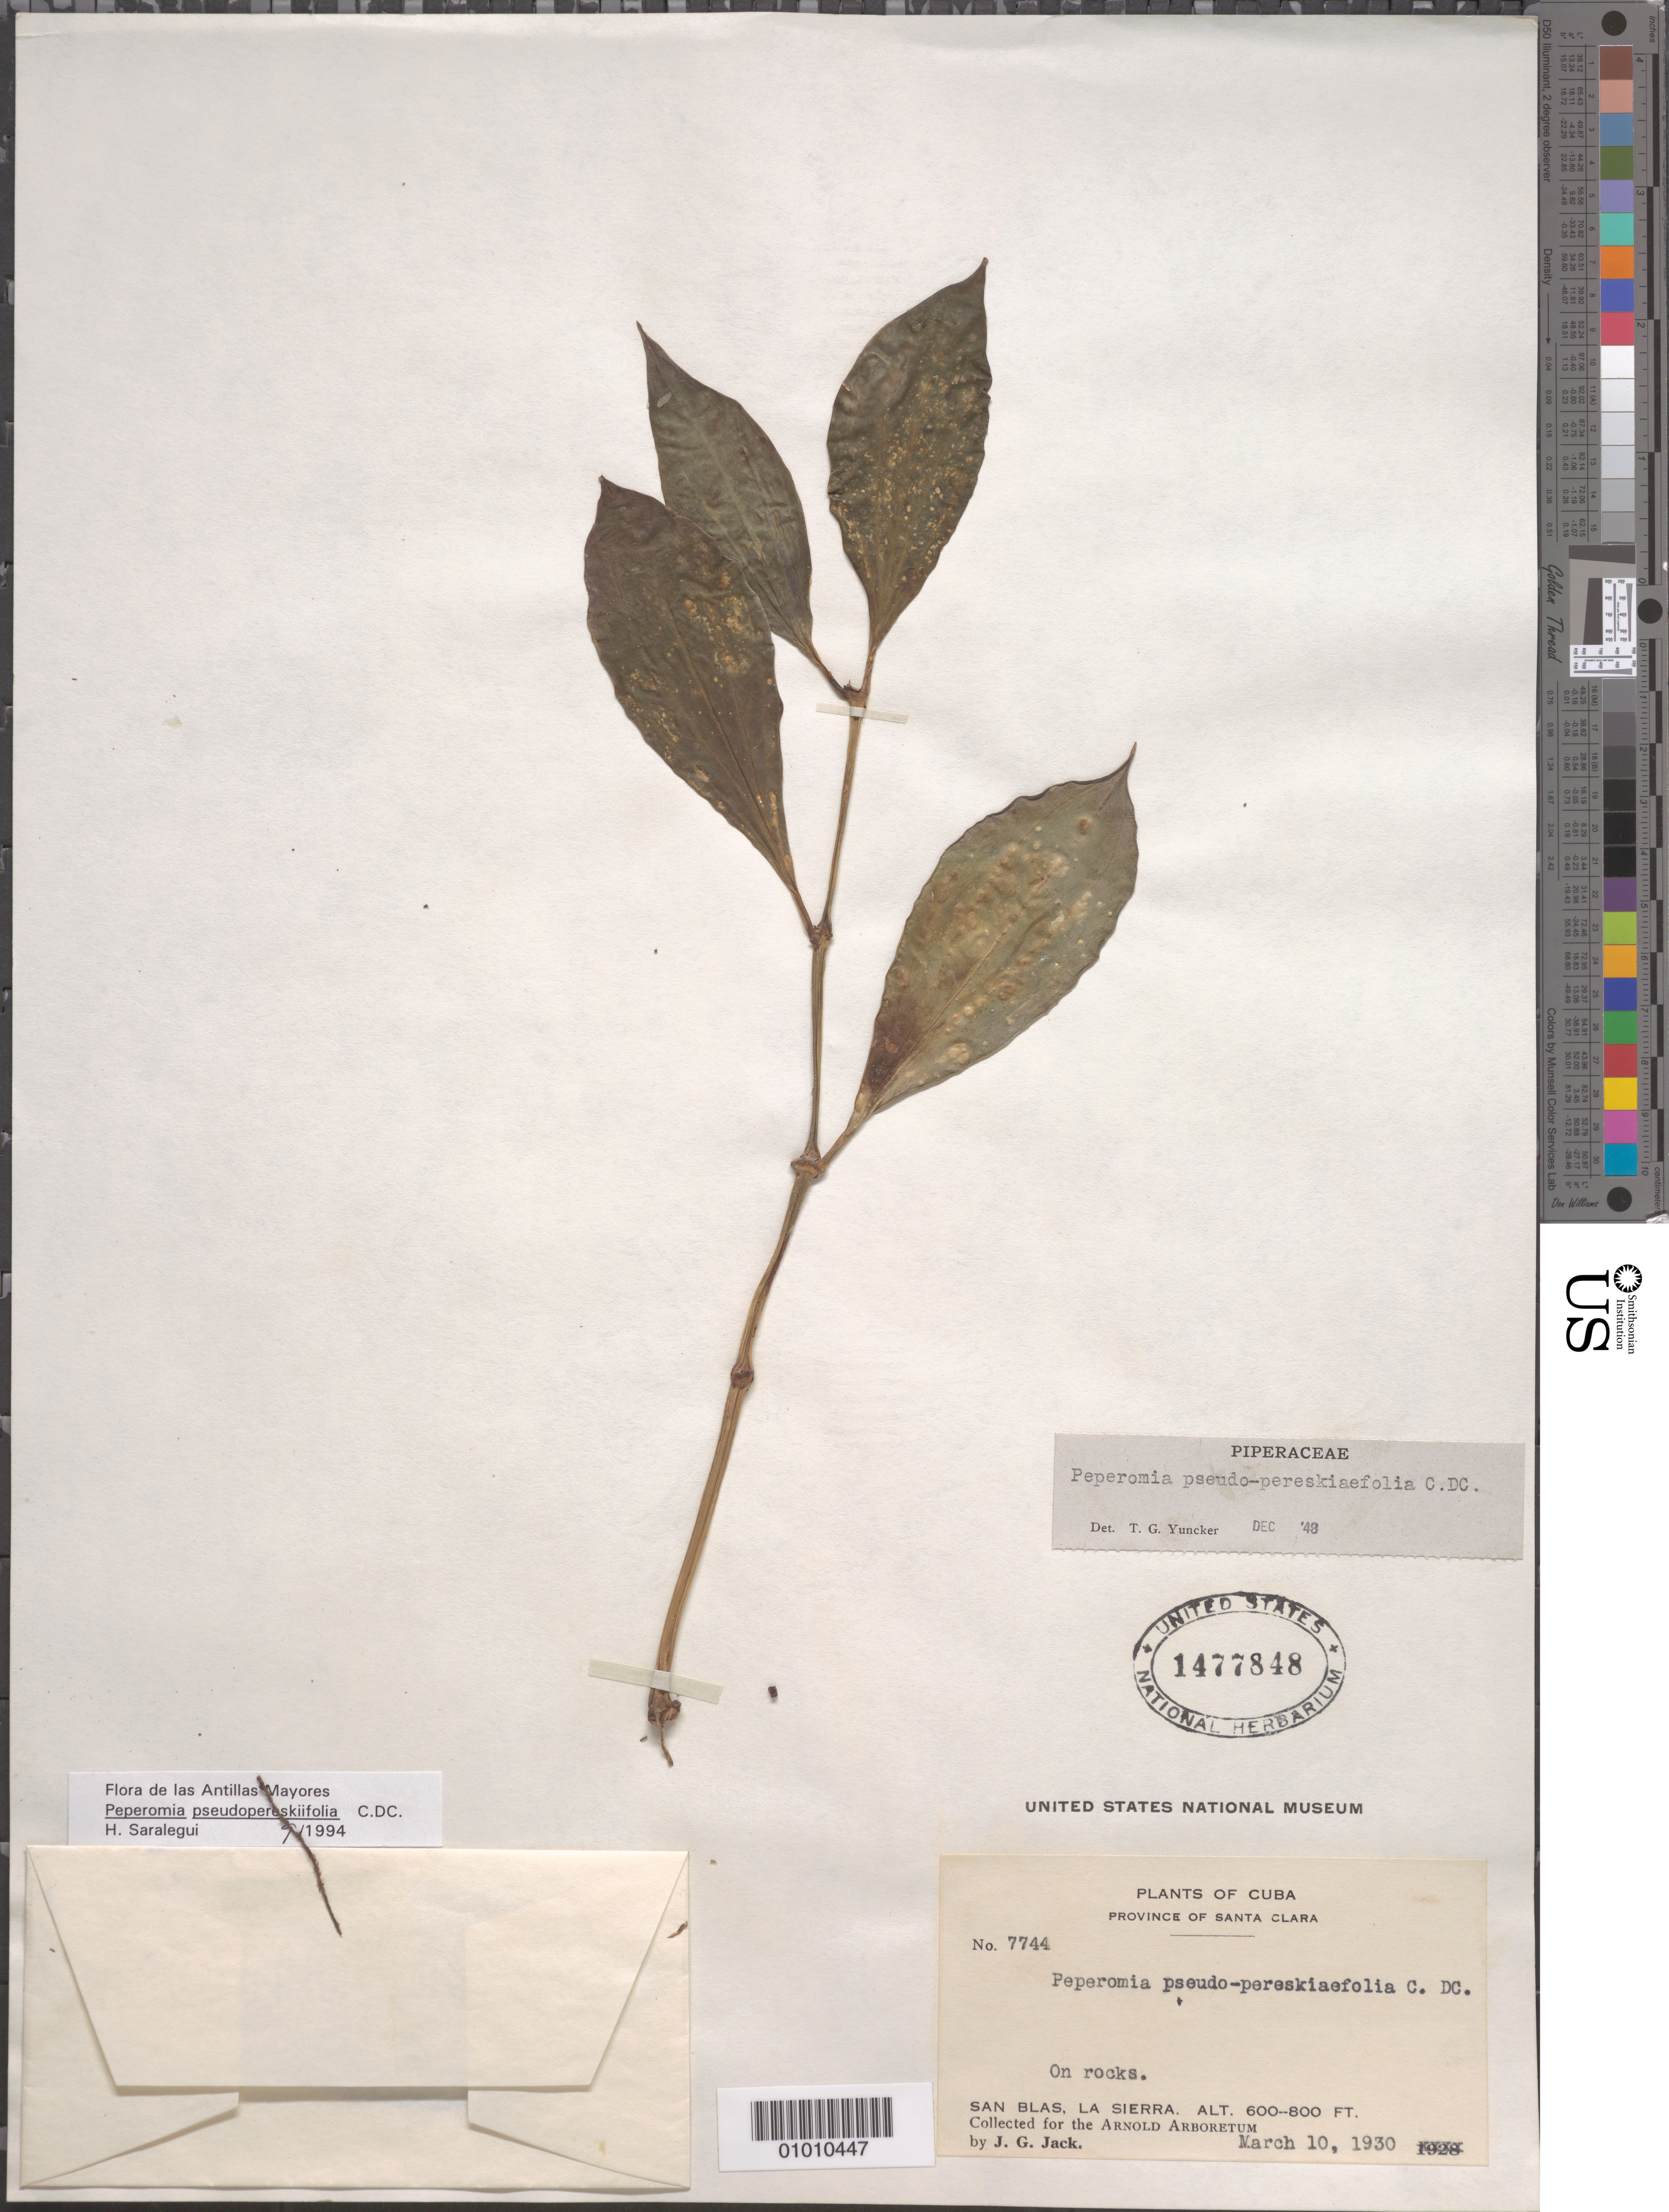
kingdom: Plantae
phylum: Tracheophyta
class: Magnoliopsida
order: Piperales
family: Piperaceae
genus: Peperomia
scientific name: Peperomia pseudopereskiifolia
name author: C. DC.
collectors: J. G. Jack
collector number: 7744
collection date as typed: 10 Mar 1930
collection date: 1930-03-10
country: Cuba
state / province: Villa Clara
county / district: Santa Clara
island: Cuba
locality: On rocks San Blas La Sierra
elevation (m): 183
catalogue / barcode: US 1477848